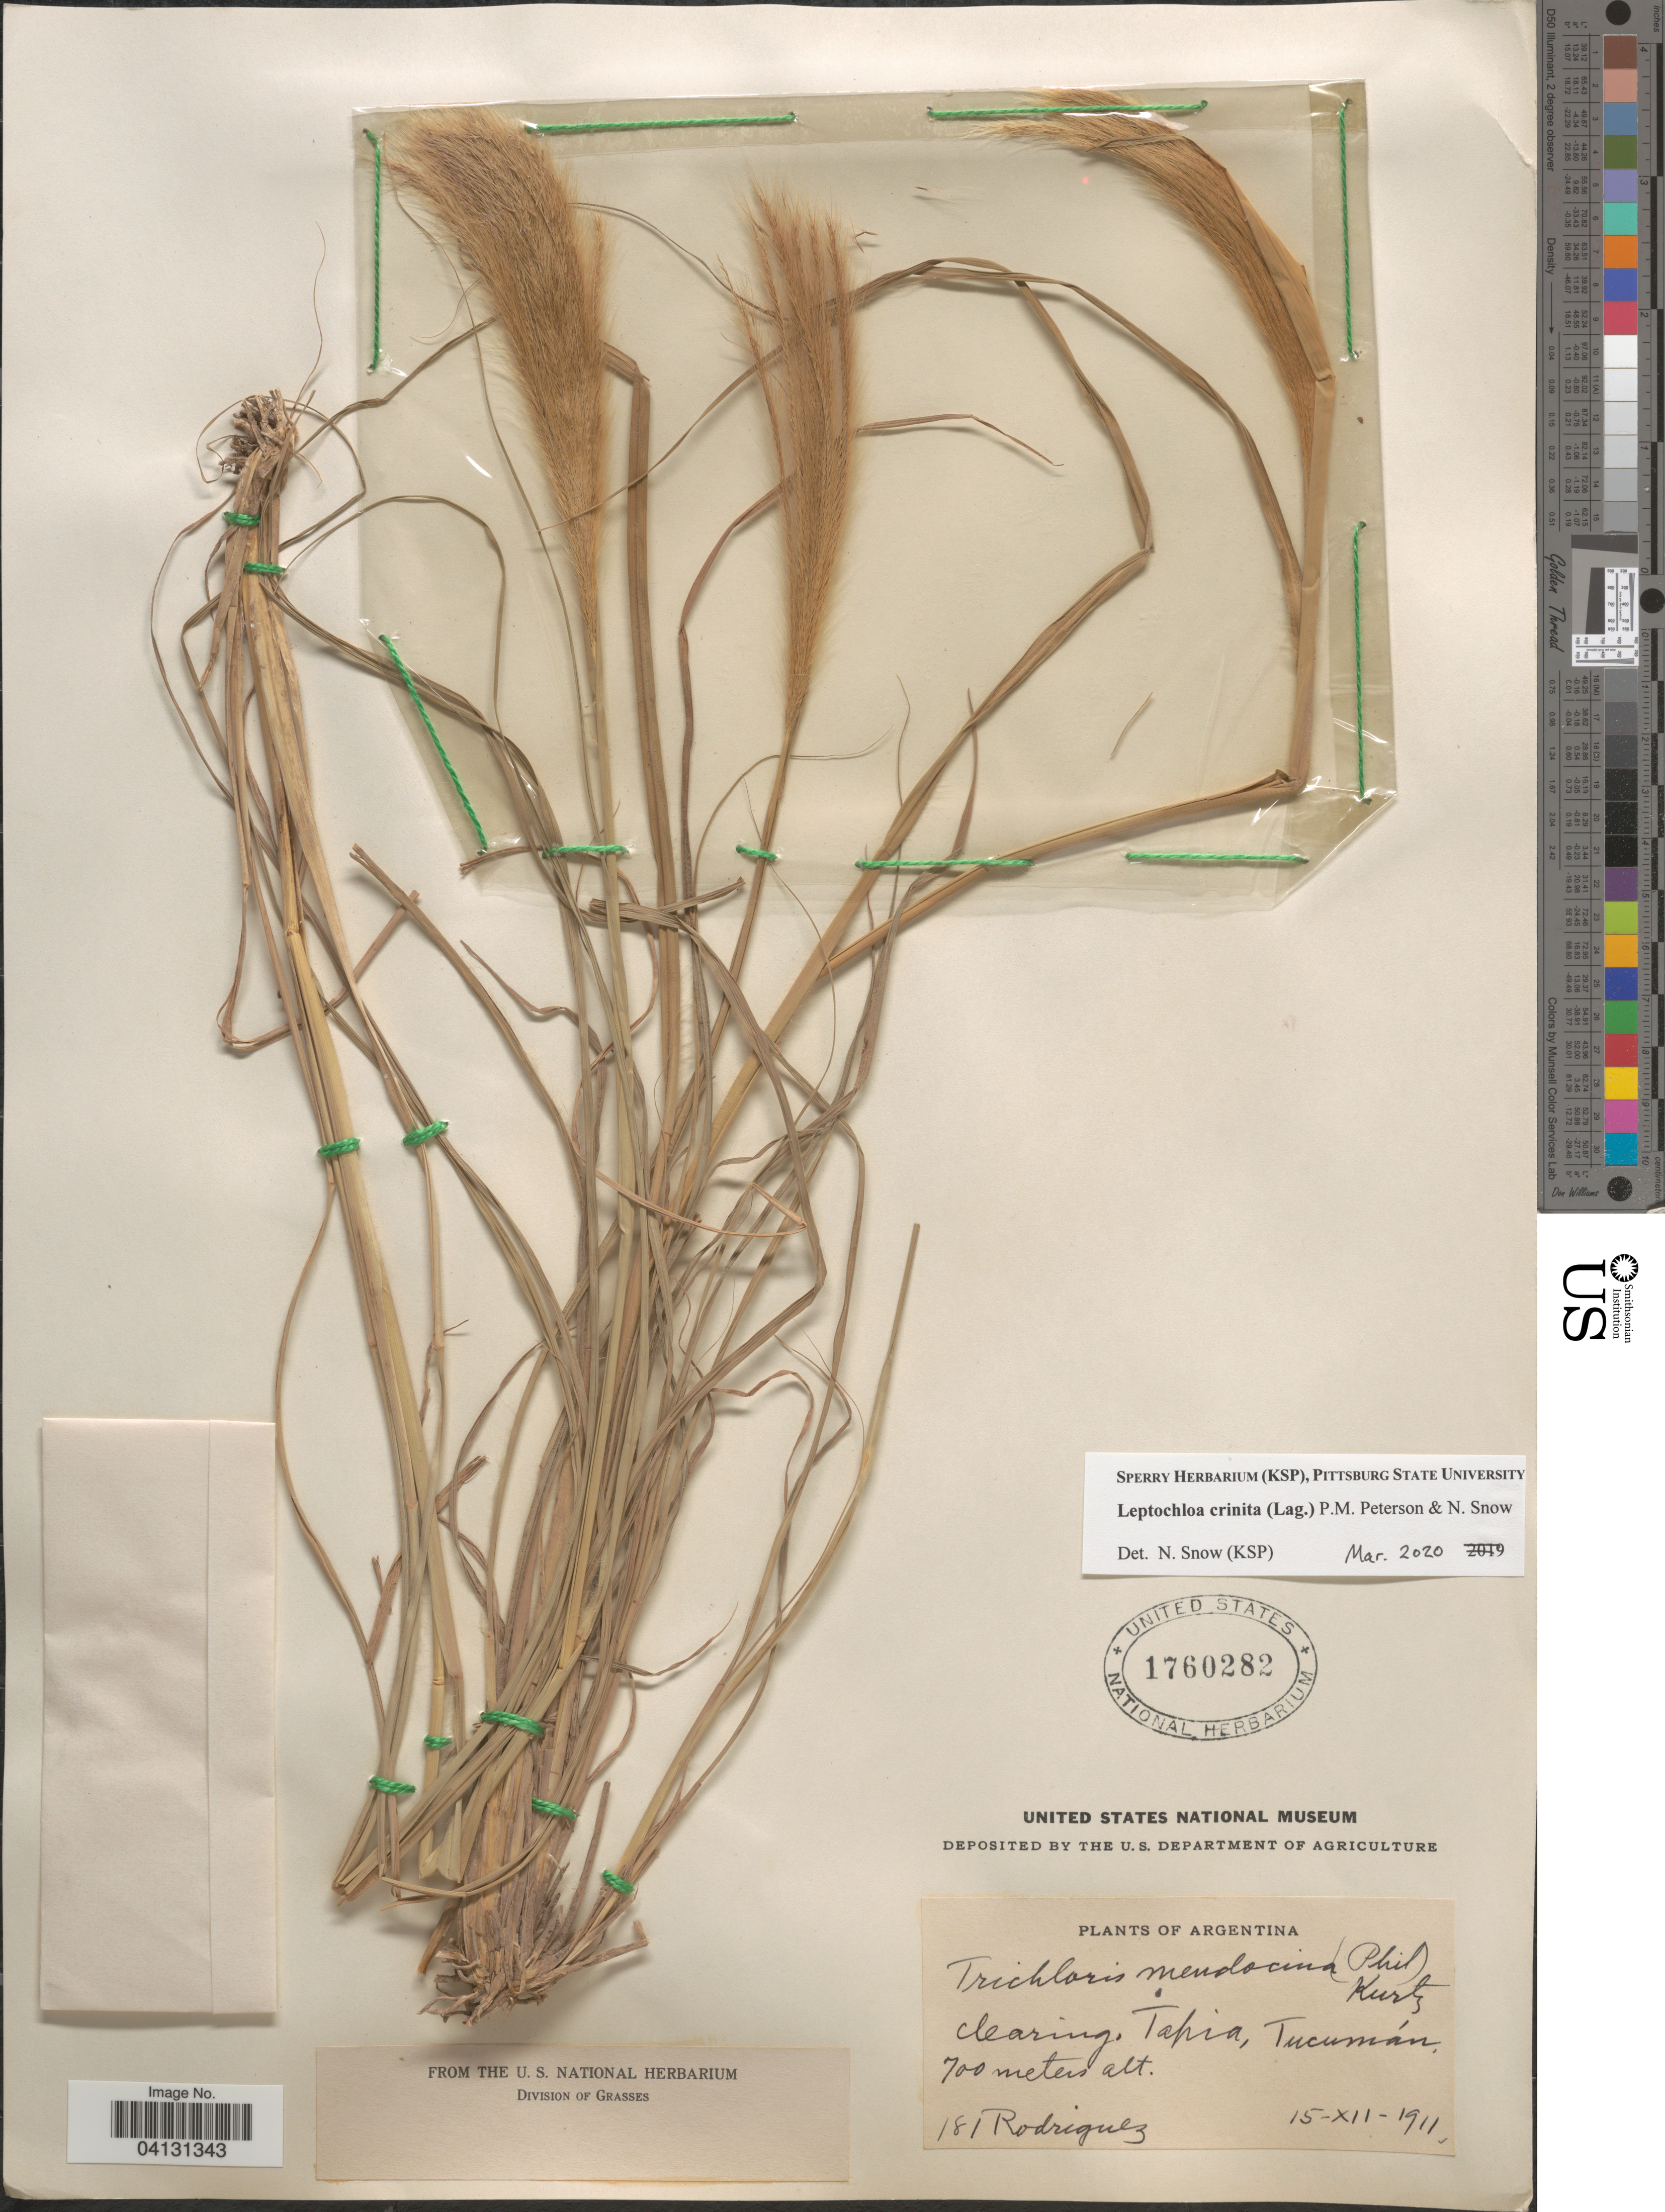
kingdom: Plantae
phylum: Tracheophyta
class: Liliopsida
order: Poales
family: Poaceae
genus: Leptochloa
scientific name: Leptochloa crinita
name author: (Lag.) P.M. Peterson & N. Snow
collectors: Rodriguez, --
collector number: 181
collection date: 1911-12-15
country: Argentina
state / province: Tucuman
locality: Clearing, Tapia.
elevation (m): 700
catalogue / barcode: US 1760282